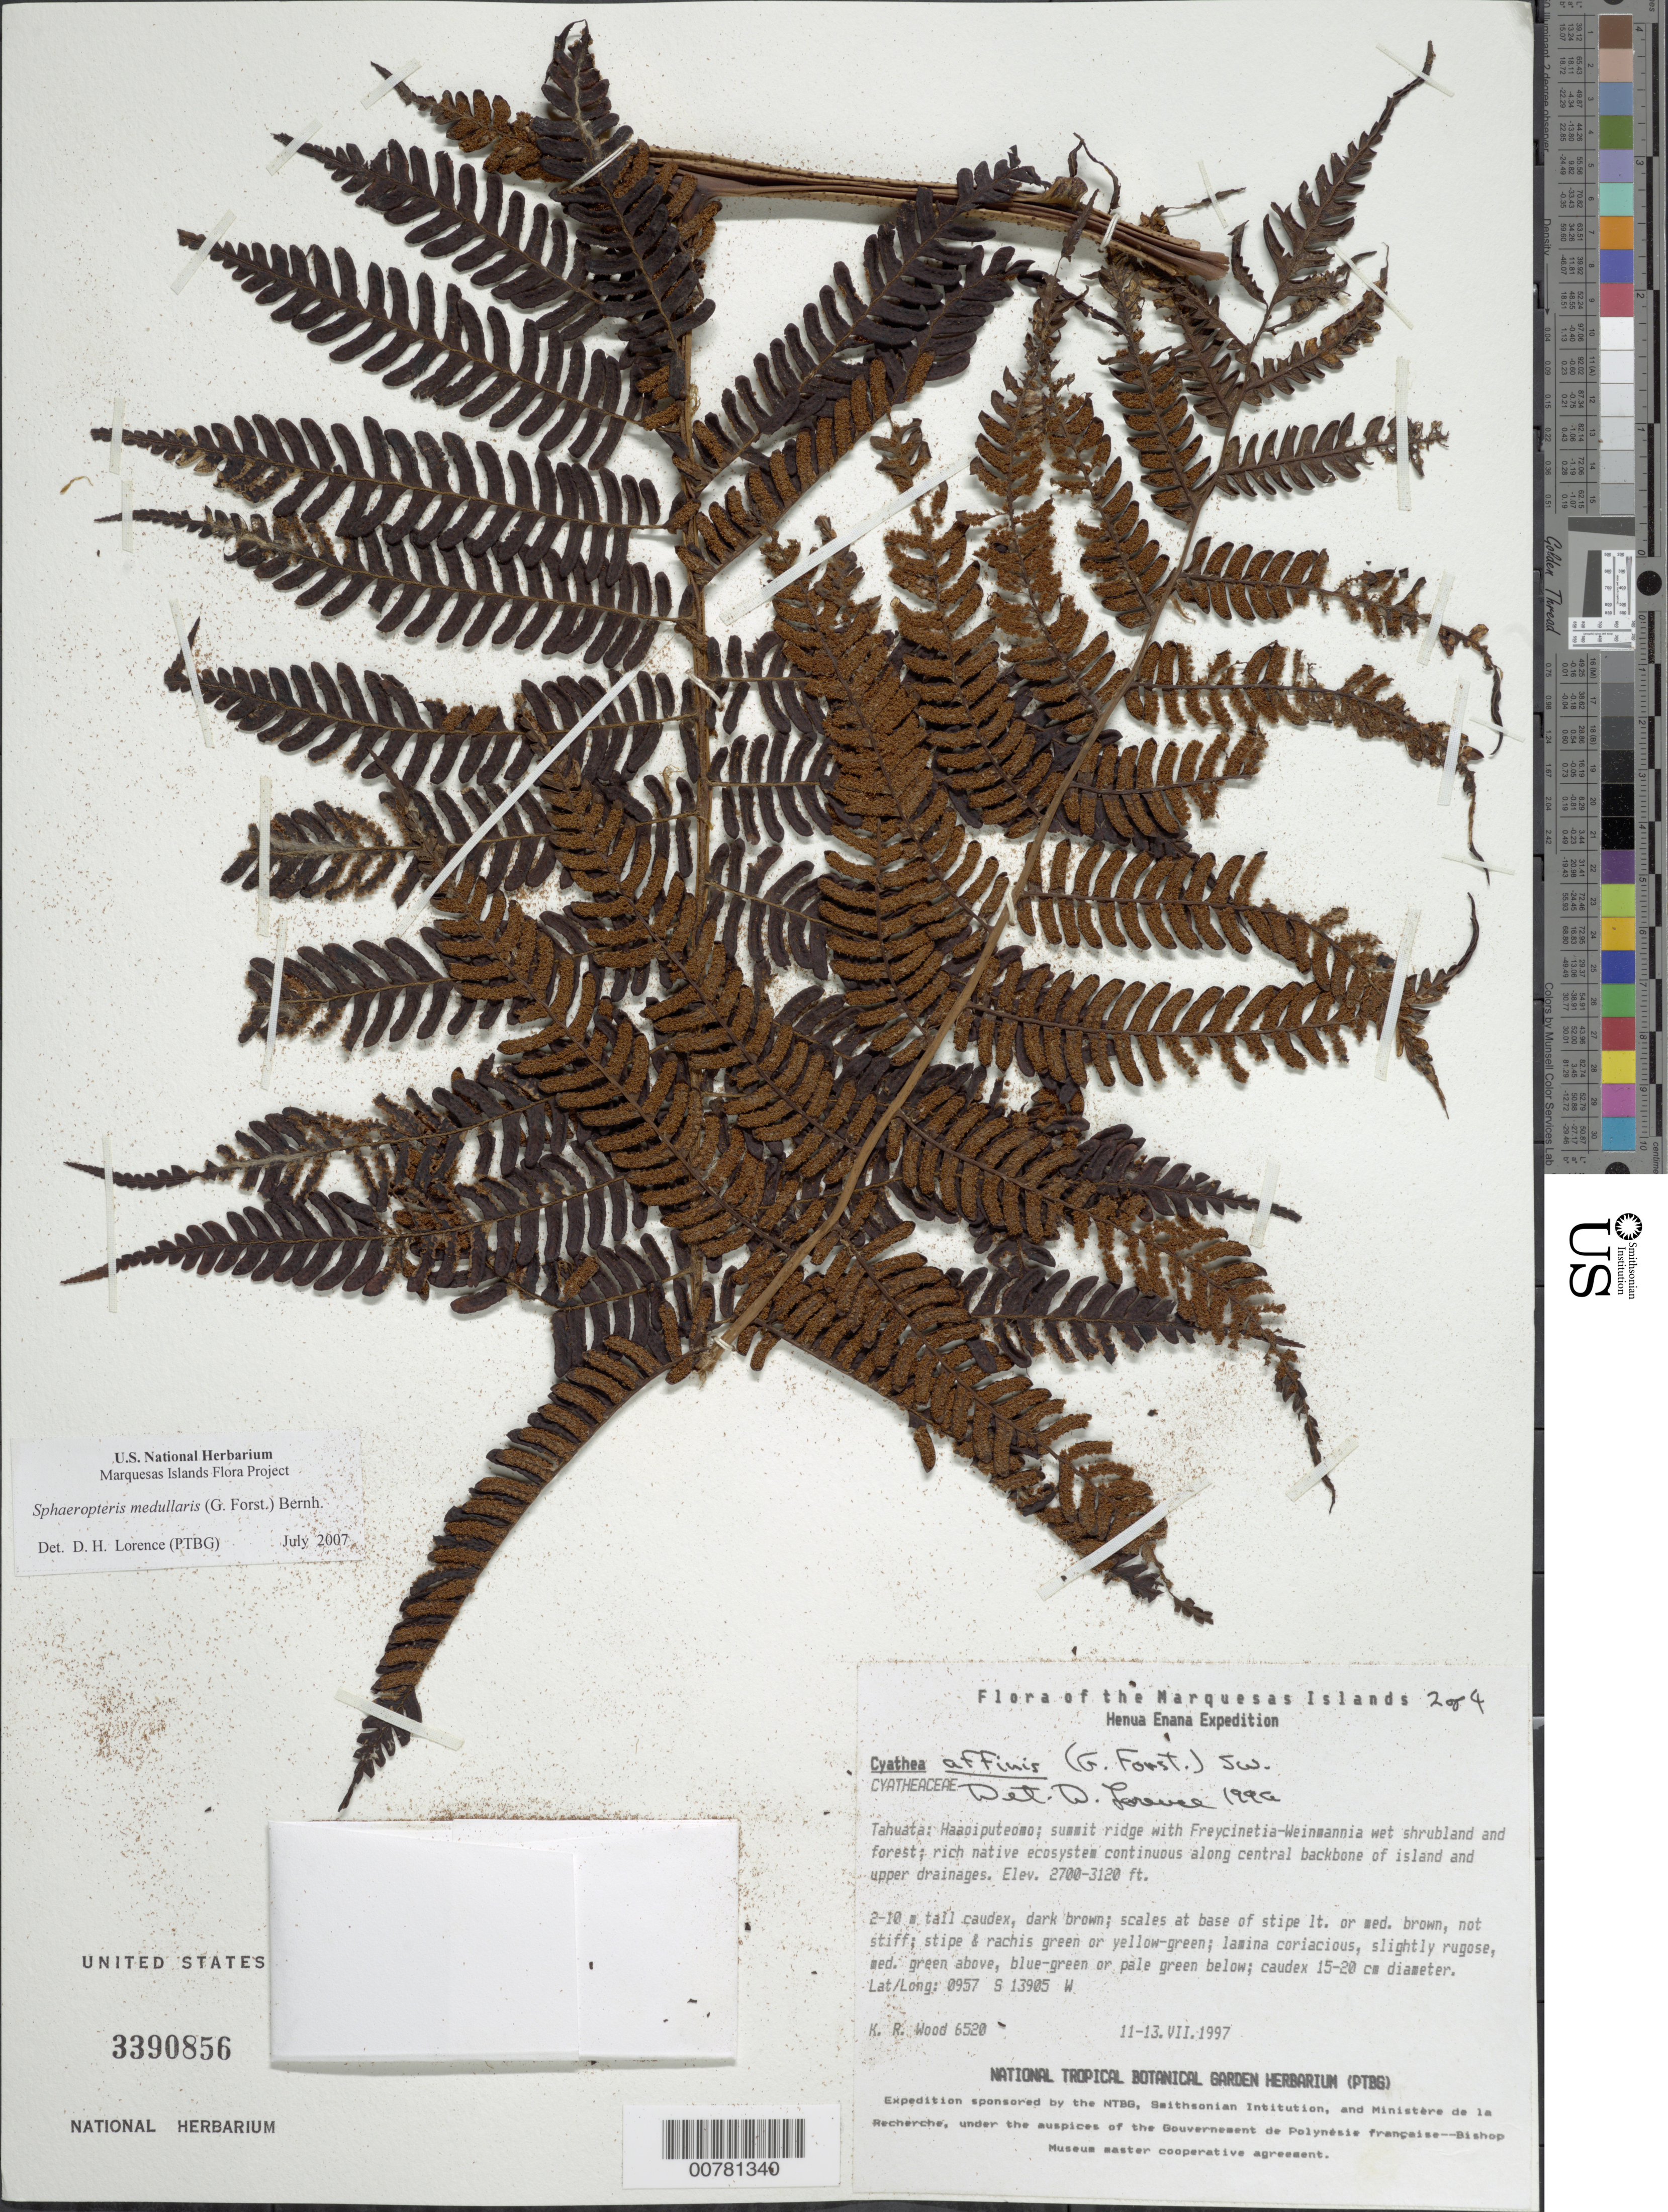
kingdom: Plantae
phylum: Tracheophyta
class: Polypodiopsida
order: Cyatheales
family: Cyatheaceae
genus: Sphaeropteris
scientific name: Sphaeropteris medullaris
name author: (G. Forst.) Bernh.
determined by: Lorence, David H., (PTBG), National Tropical Botanical Garden (UNITED STATES)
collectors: K. R. Wood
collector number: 6520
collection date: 1997-07-11/1997-07-13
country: French Polynesia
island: Tahuata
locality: Haaoiputeomo, summit ridge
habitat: In Freycinetia - Weinmannia wet shrub and forest; rich native ecosystem, continuous along central backbone of island and upper drainages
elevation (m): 823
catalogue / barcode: US 3390856